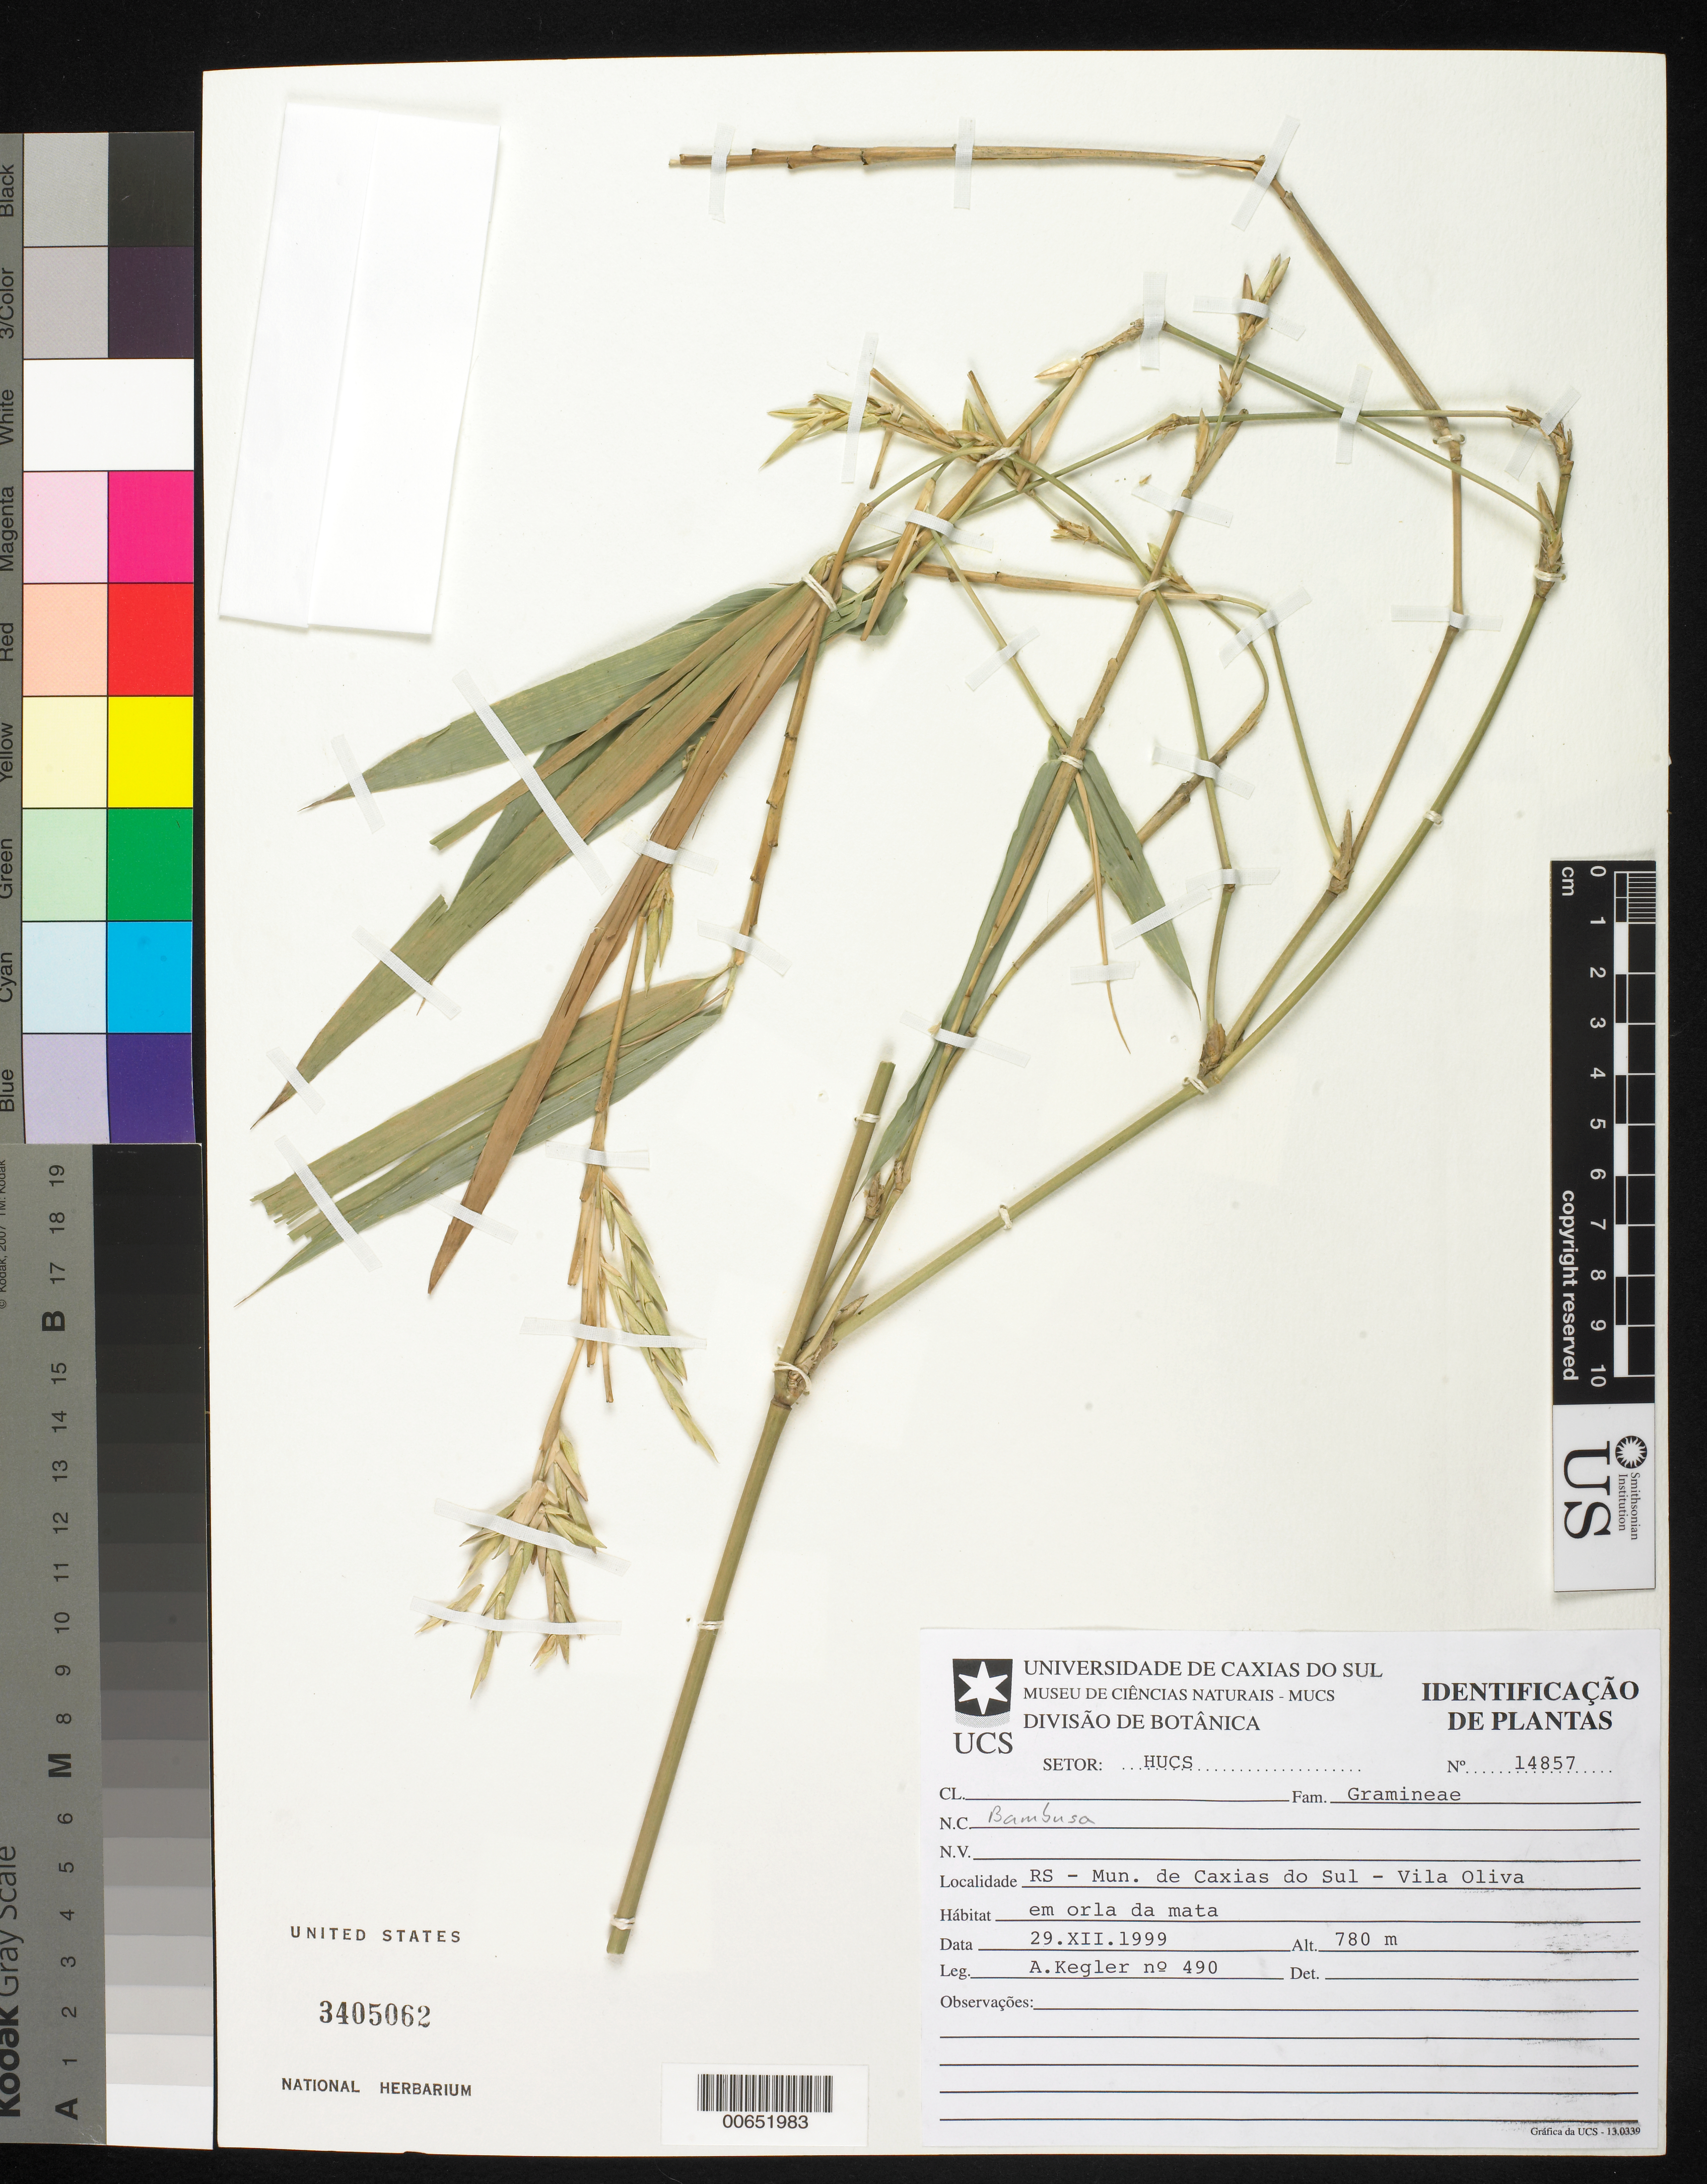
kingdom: Plantae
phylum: Tracheophyta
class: Liliopsida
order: Poales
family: Poaceae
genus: Bambusa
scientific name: Bambusa sp.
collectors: A. Kegler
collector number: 490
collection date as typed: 29 Dec 1999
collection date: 1999-12-29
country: Brazil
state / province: Rio Grande do Sul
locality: Caxias do sul-vila oliva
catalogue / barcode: US 3405062